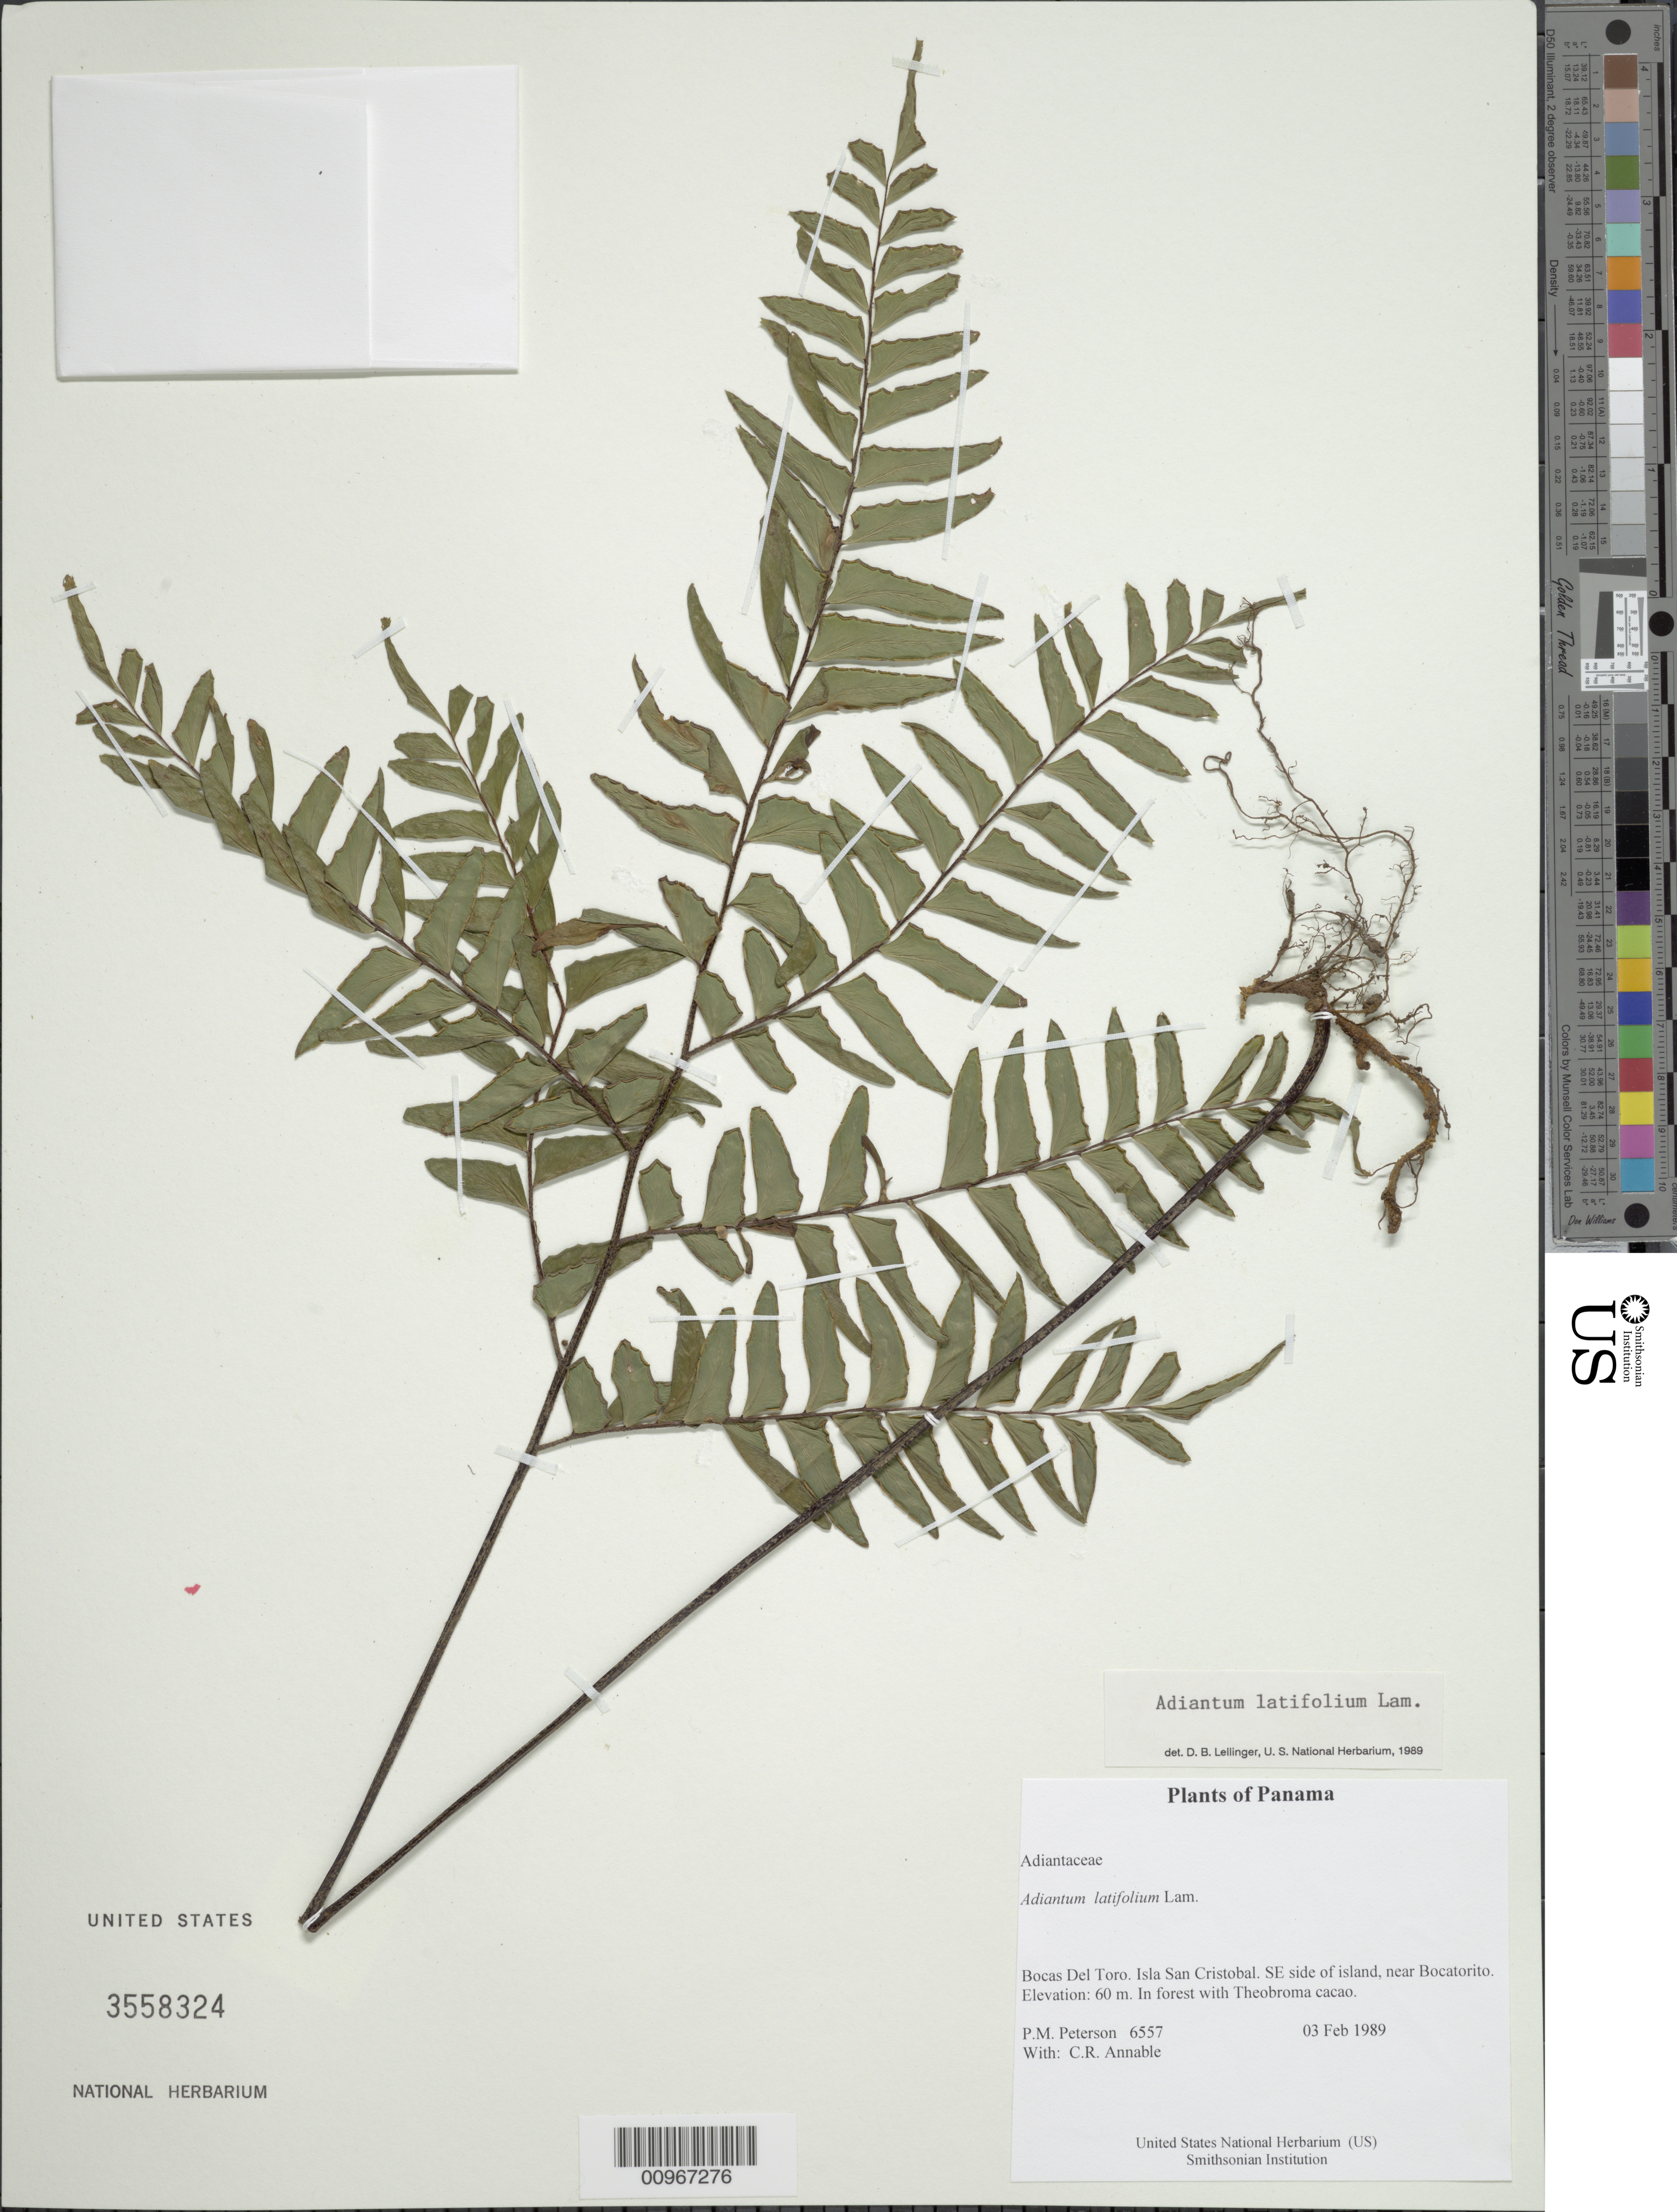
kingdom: Plantae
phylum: Tracheophyta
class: Polypodiopsida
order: Polypodiales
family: Pteridaceae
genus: Adiantum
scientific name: Adiantum latifolium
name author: Lam.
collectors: P. M. Peterson & C. R. Annable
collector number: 06557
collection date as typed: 03 Feb 1989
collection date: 1989-02-03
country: Panama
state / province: Bocas del Toro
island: San Cristobal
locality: SE side of island, near Bocatorito.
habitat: In forest with Theobroma cacao.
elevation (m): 60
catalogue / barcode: US 3558324